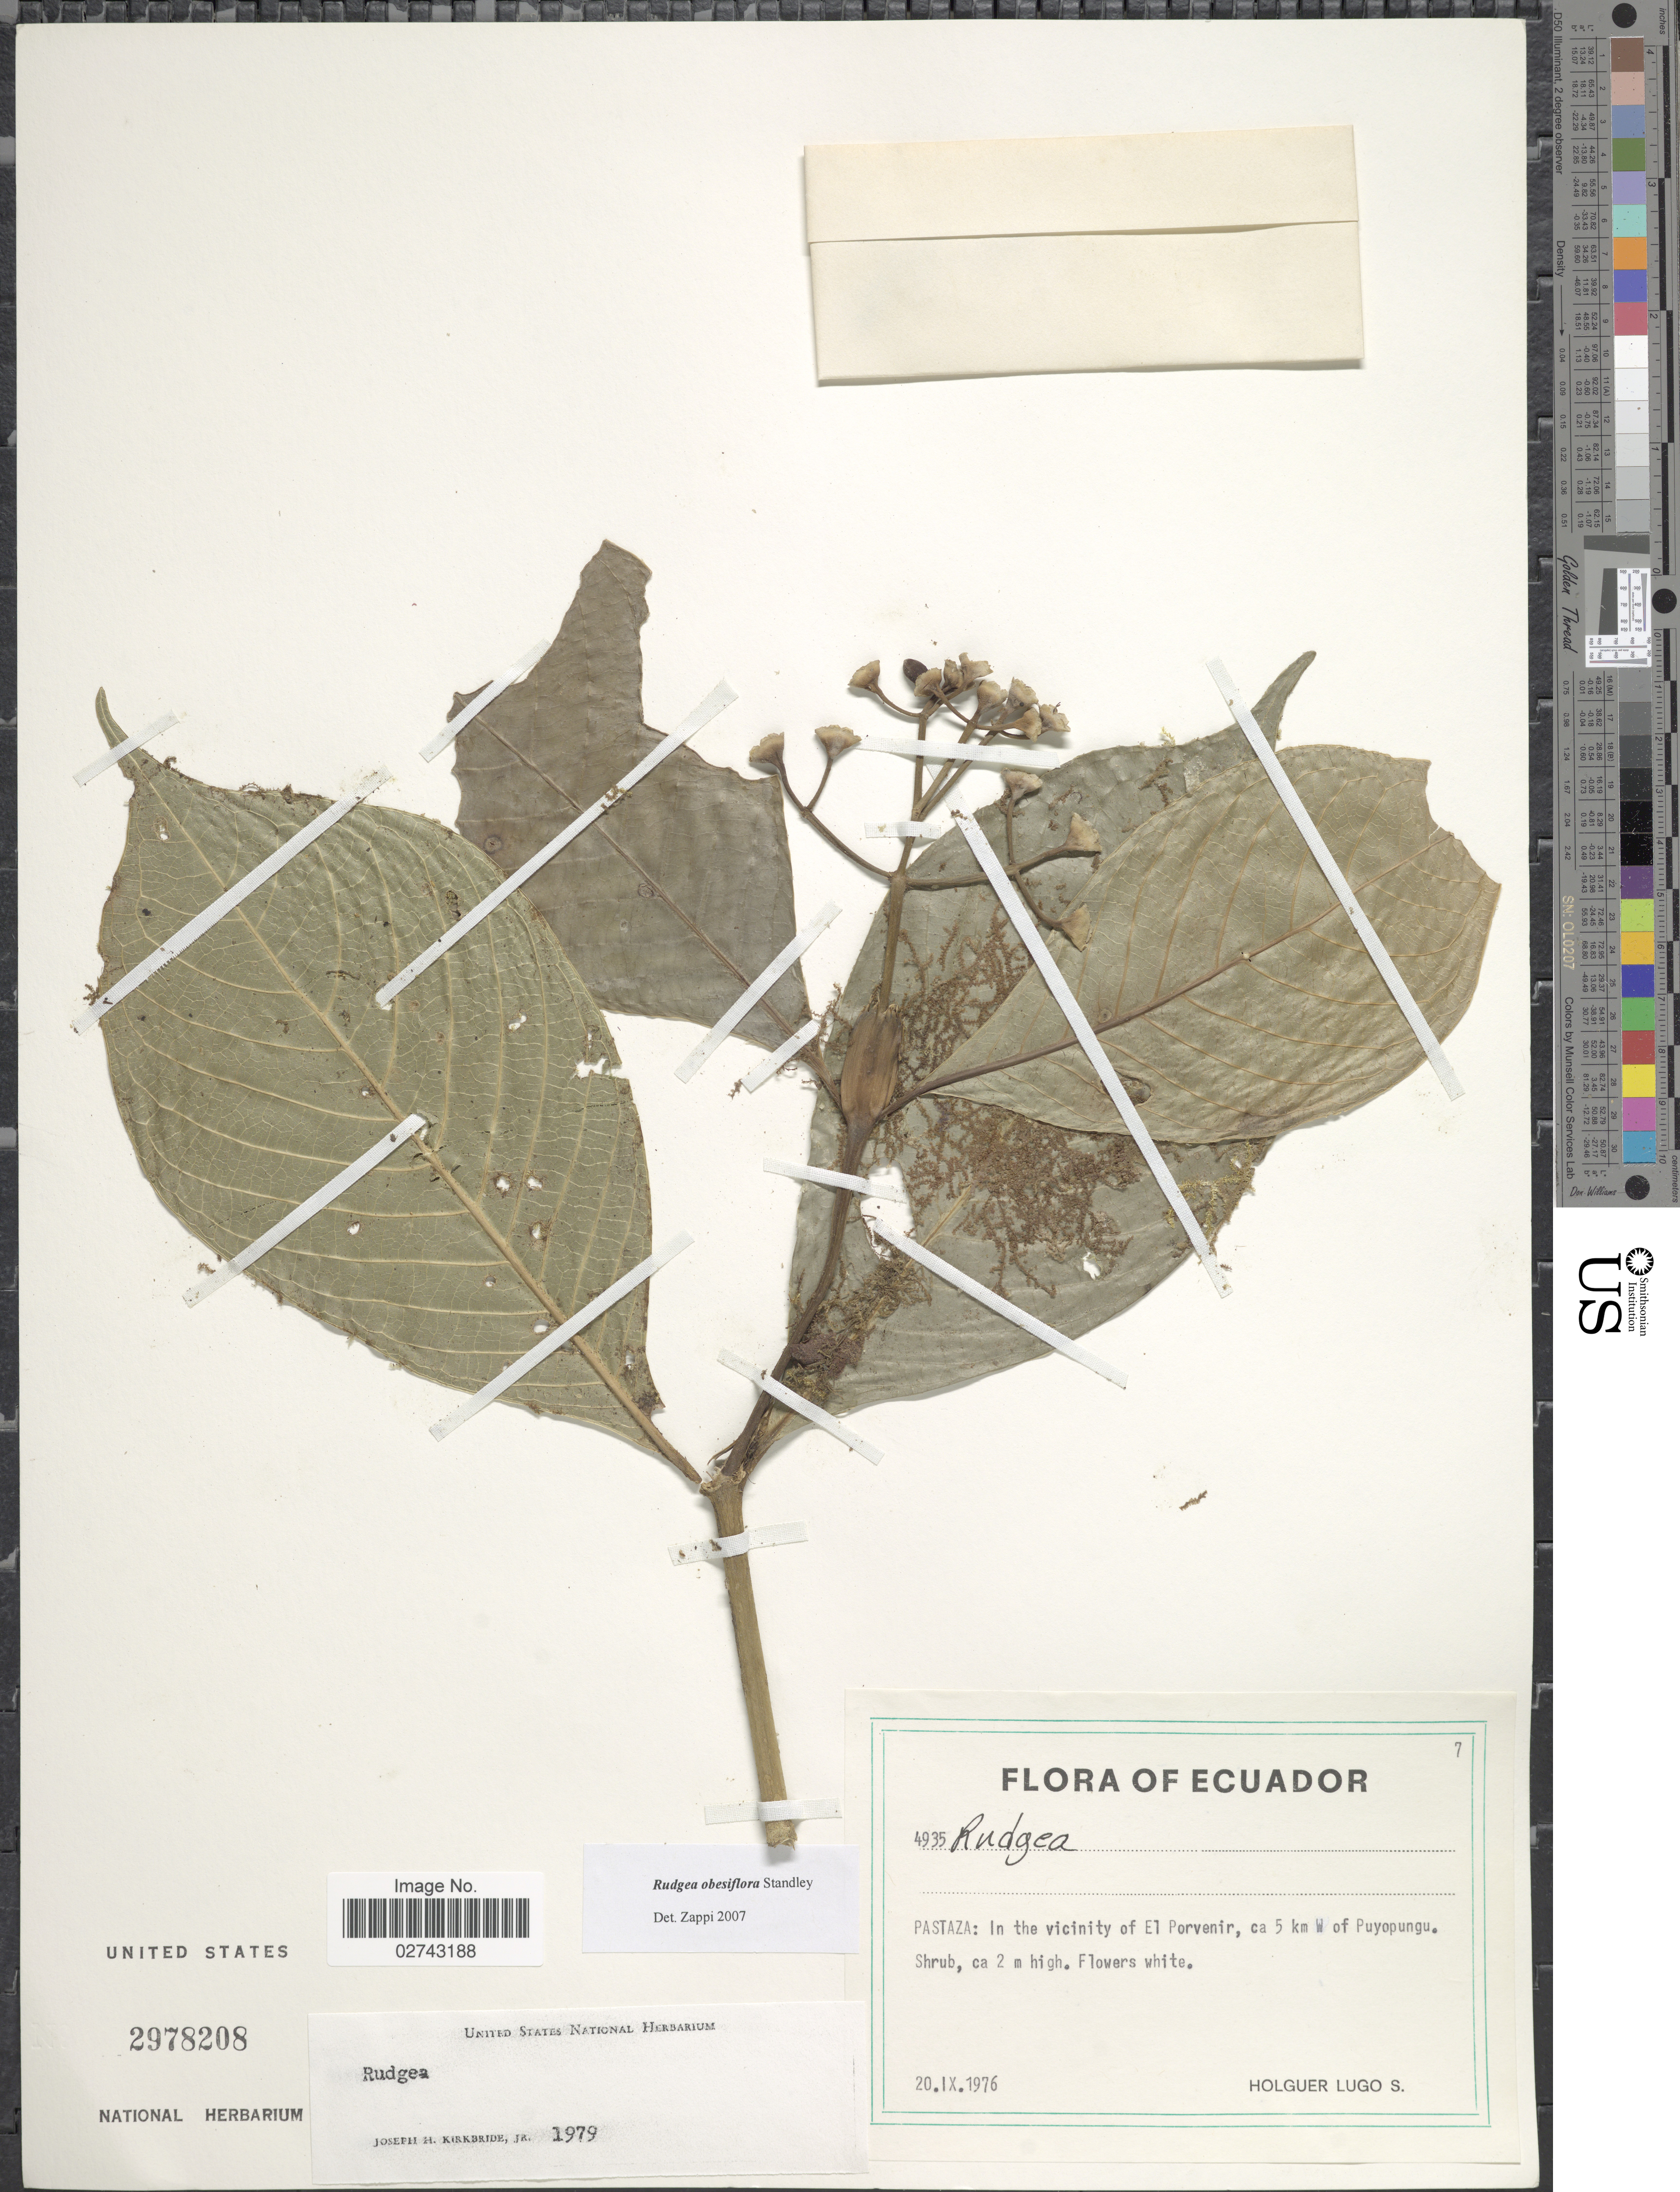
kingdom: Plantae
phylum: Tracheophyta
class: Magnoliopsida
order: Gentianales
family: Rubiaceae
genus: Rudgea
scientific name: Rudgea obesiflora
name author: Standl.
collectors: H. Lugo S.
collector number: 4935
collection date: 1976-09-20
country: Ecuador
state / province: Pastaza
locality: In the vicinity of El Porvenir, ca 5 km W of Puyopungu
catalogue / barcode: US 2978208